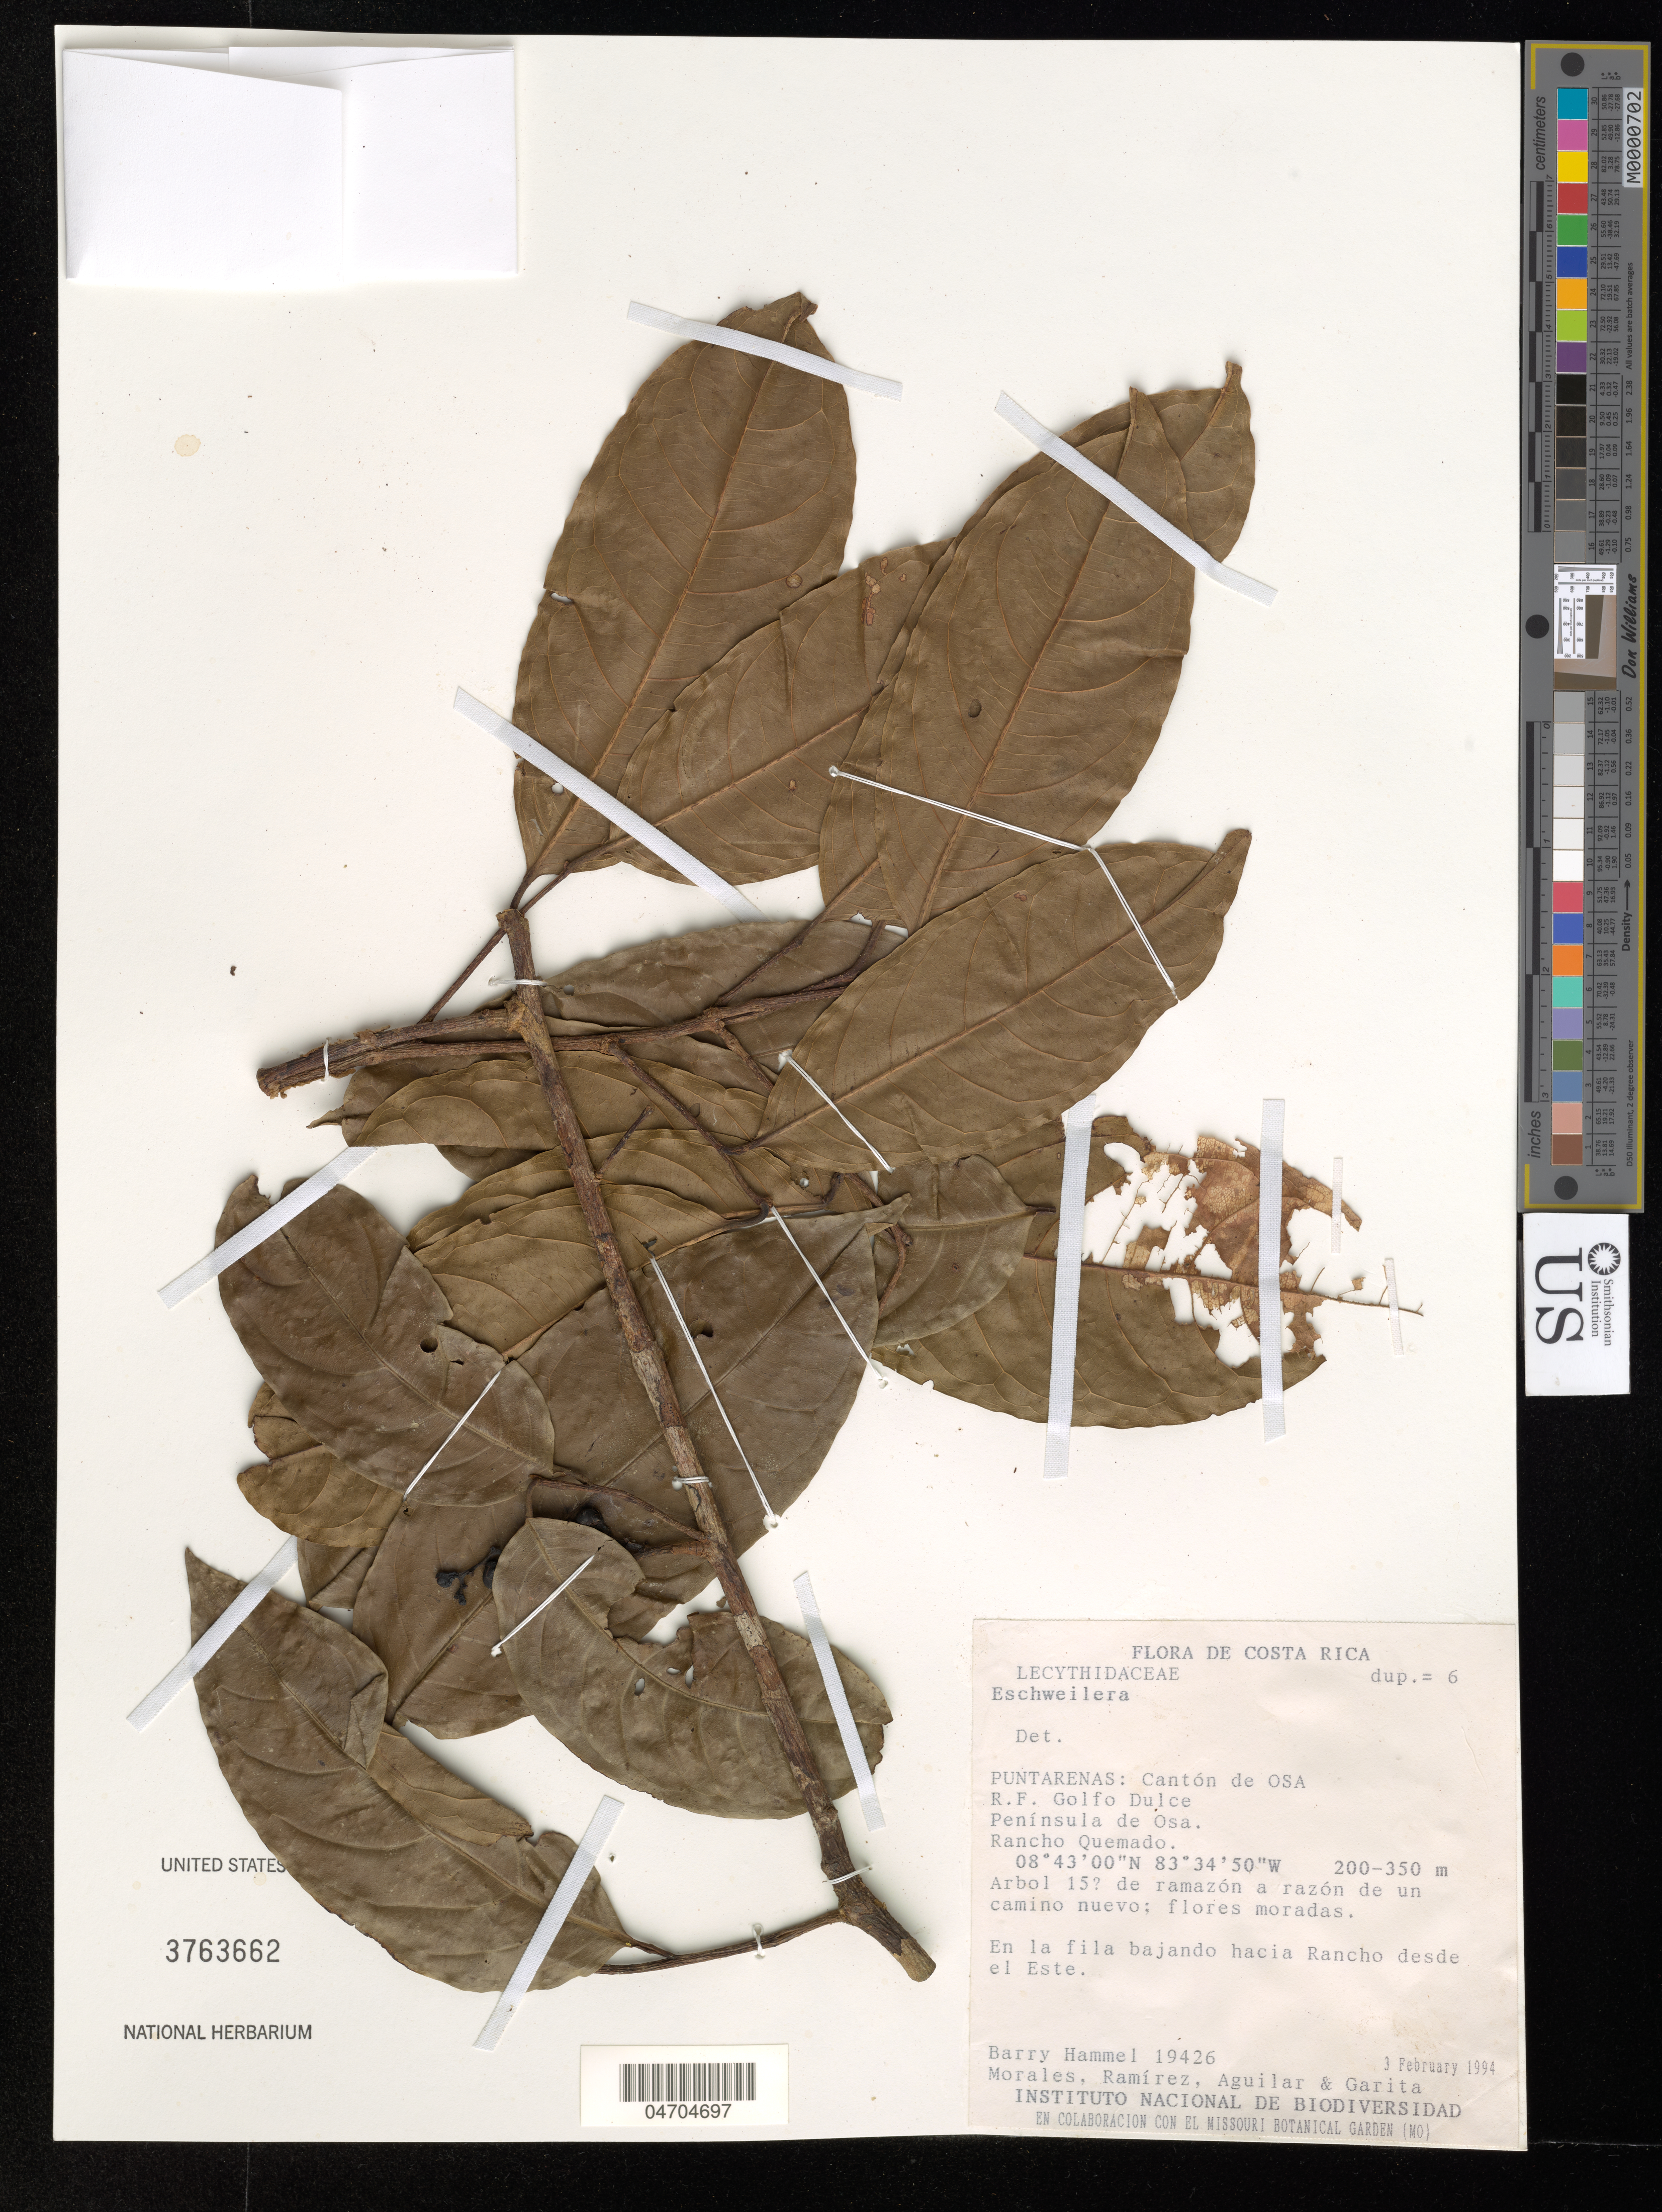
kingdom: Plantae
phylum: Tracheophyta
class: Magnoliopsida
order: Ericales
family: Lecythidaceae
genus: Eschweilera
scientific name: Eschweilera sp.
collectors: B. Hammel, -. Morales, -. Ramírez, -. Aguilar & G. Garita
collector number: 19426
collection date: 1994-02-03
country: Costa Rica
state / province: Puntarenas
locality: Cantón de OSA. R. F. Golfo Dulce. Península de Osa. Rancho Quemado.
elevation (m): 200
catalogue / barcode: US 3763662